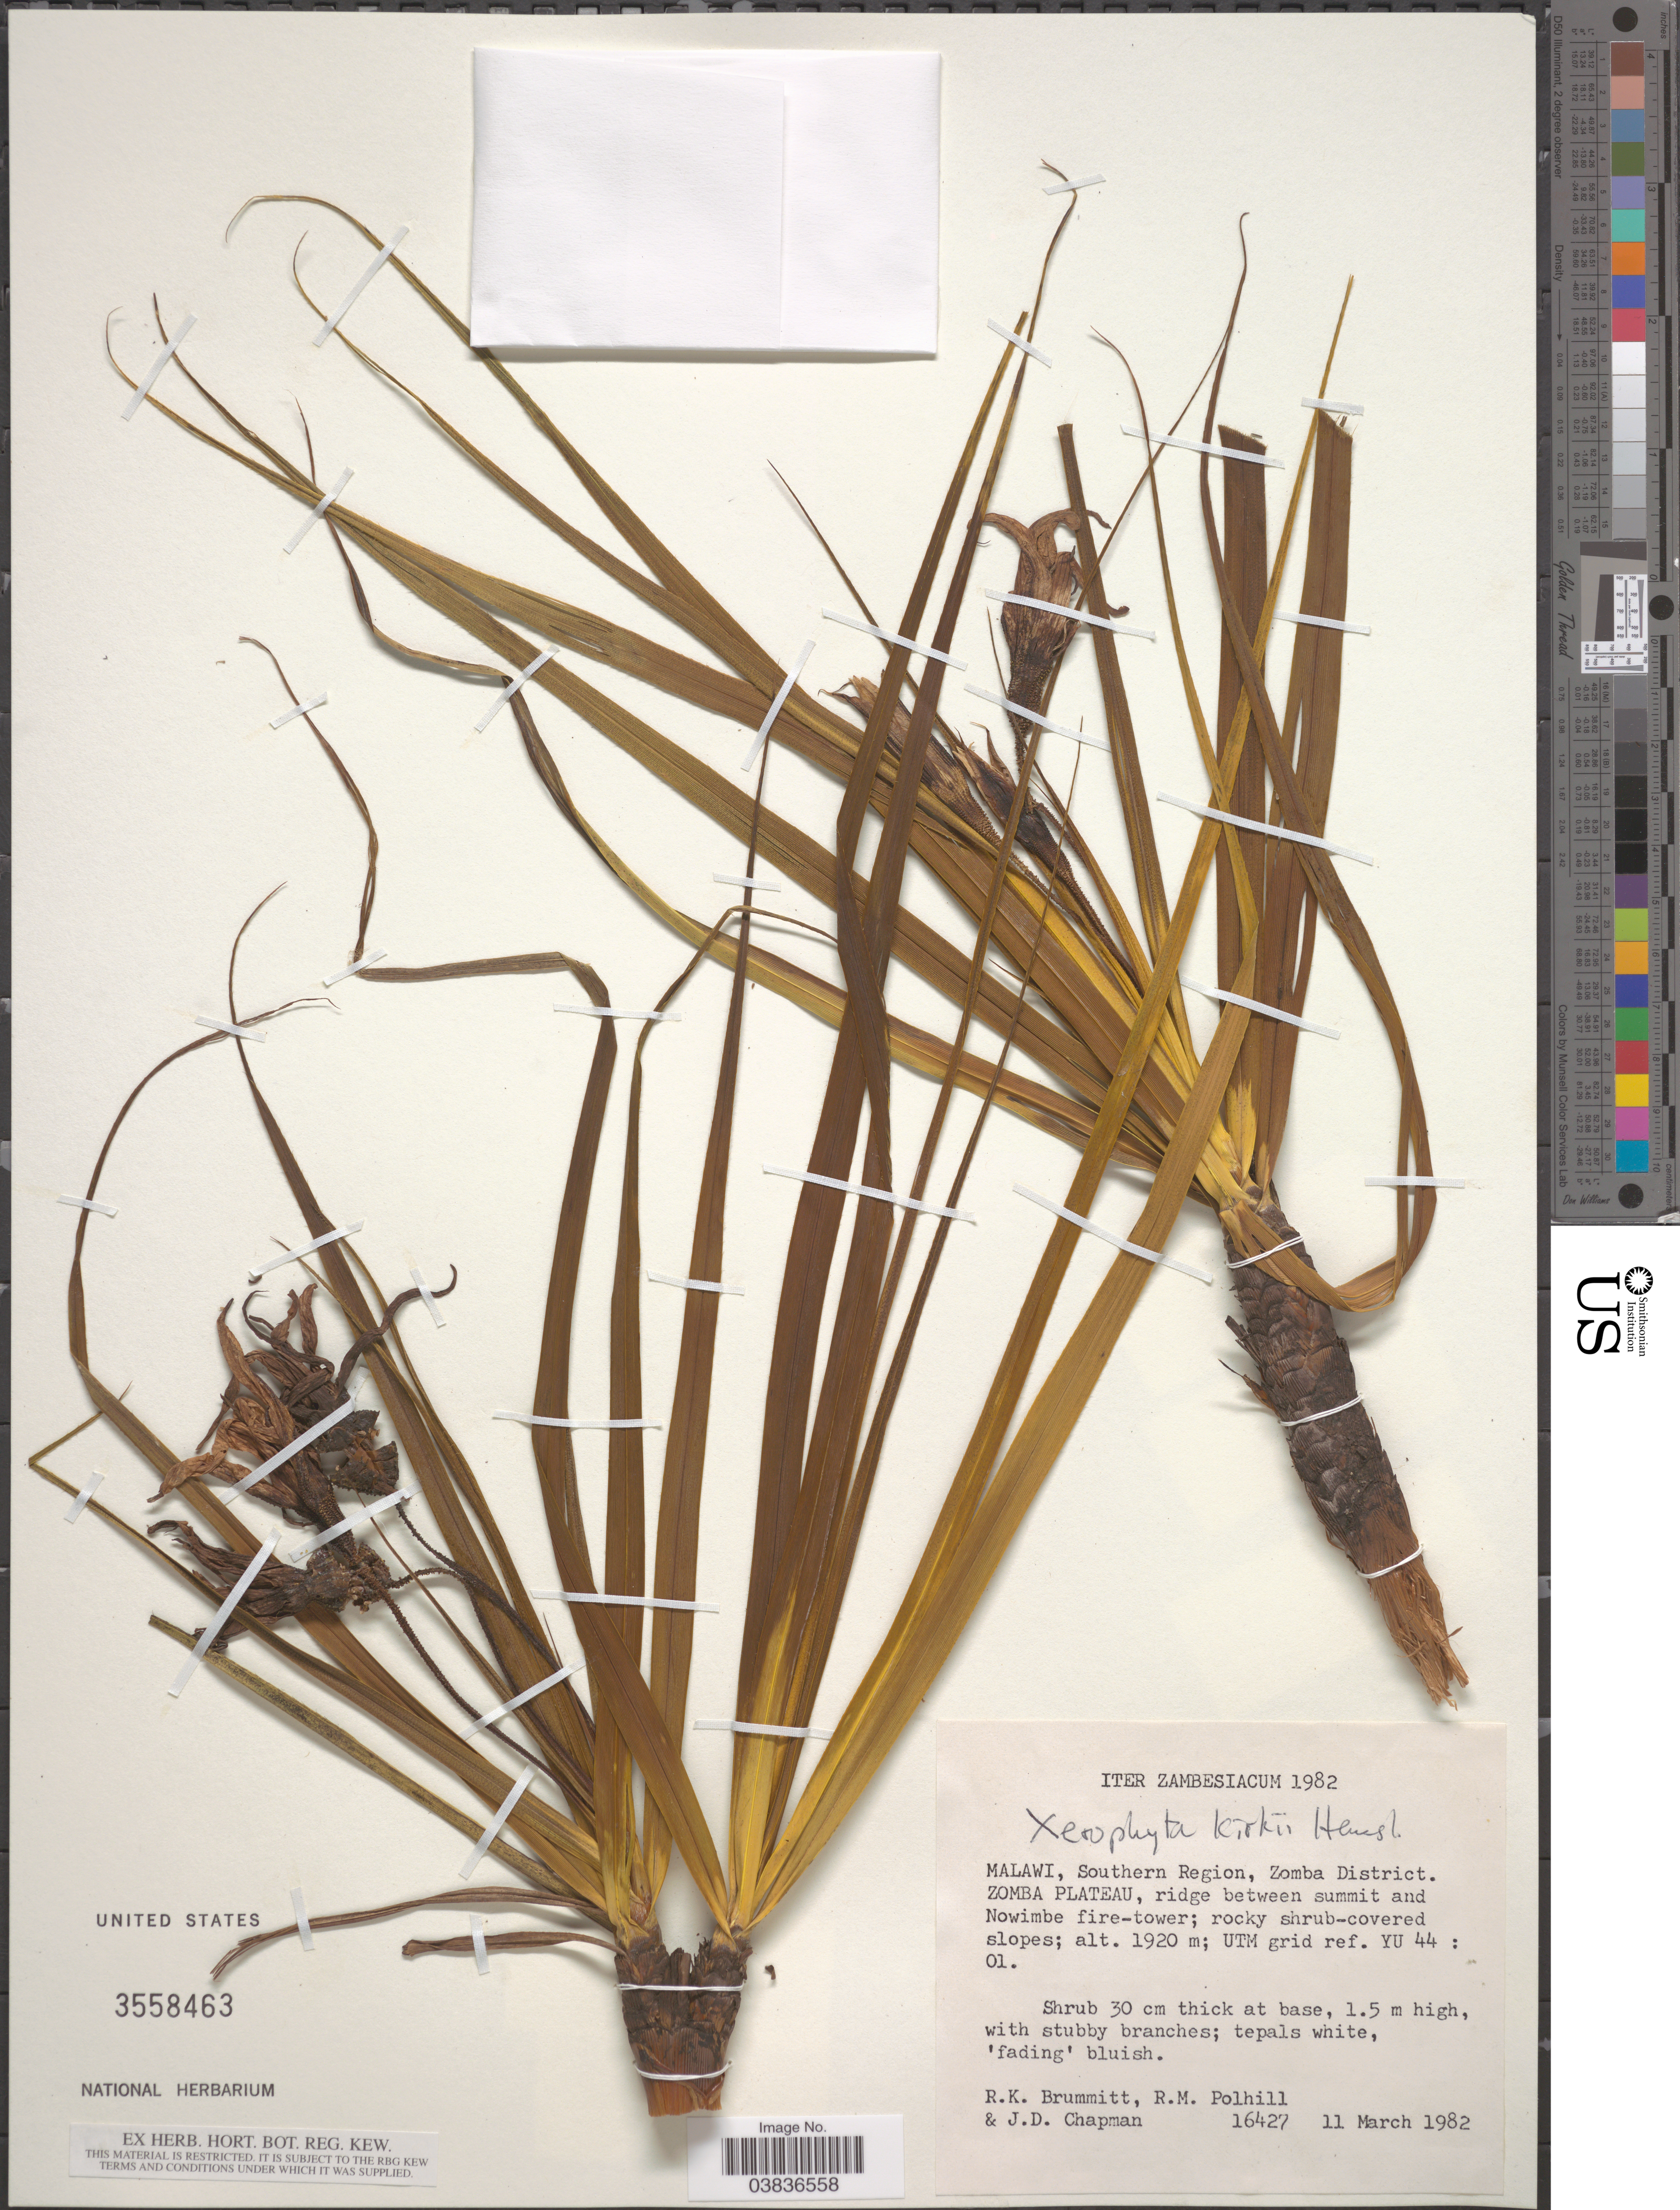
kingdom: Plantae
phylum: Tracheophyta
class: Liliopsida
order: Pandanales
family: Velloziaceae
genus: Xerophyta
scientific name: Xerophyta kirkii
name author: (Hemsl.) L.B. Sm. & Ayensu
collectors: R. K. Brummitt, R. M. Polhill & J. D. Chapman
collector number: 16427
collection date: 1982-03-11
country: Malawi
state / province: Southern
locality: Iter Zambesiacum. Southern Region, Zomba District. Zomba Plateau, ridge between summit and Nowimbe fire-tower. UTM grid ref. YU 44: Ol.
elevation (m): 1920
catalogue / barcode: US 3558463